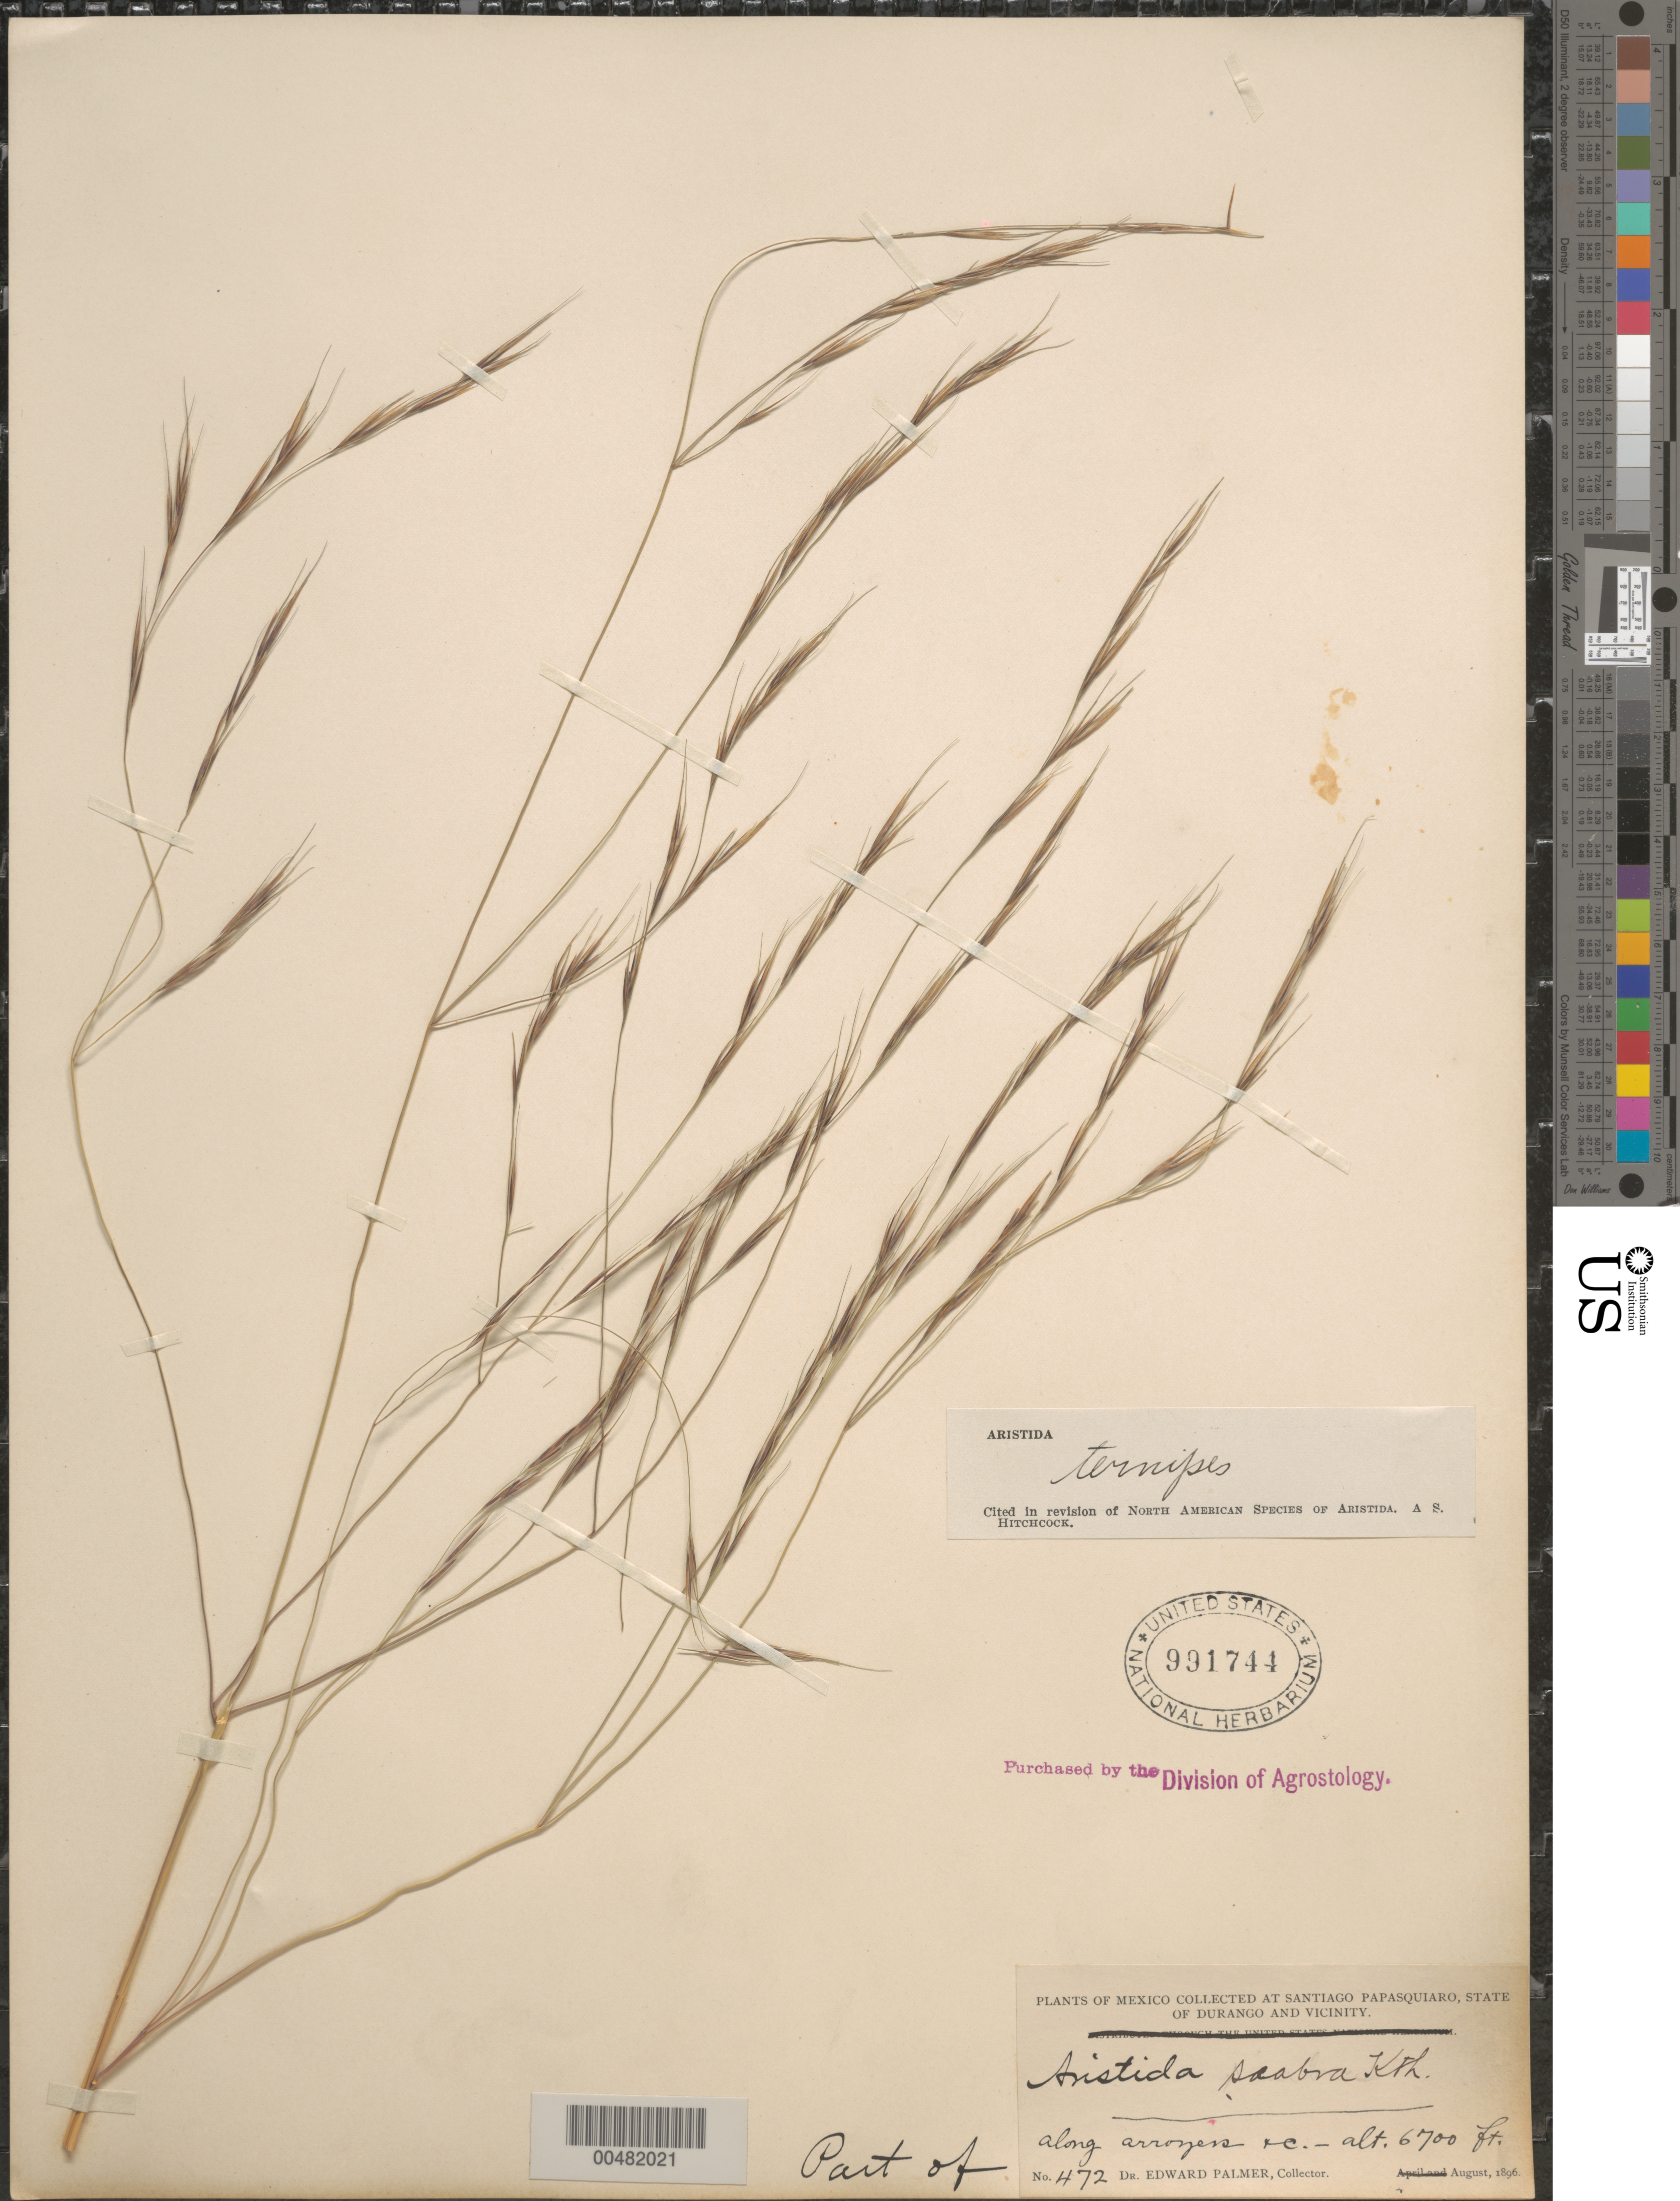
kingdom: Plantae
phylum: Tracheophyta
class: Liliopsida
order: Poales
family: Poaceae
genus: Aristida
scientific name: Aristida ternipes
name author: Cav.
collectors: E. Palmer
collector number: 472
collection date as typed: Aug 1896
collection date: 1896-08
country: Mexico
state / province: Durango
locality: State of Durango and vicinity, Santiago Papasquiaro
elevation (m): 2042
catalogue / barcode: US 991744